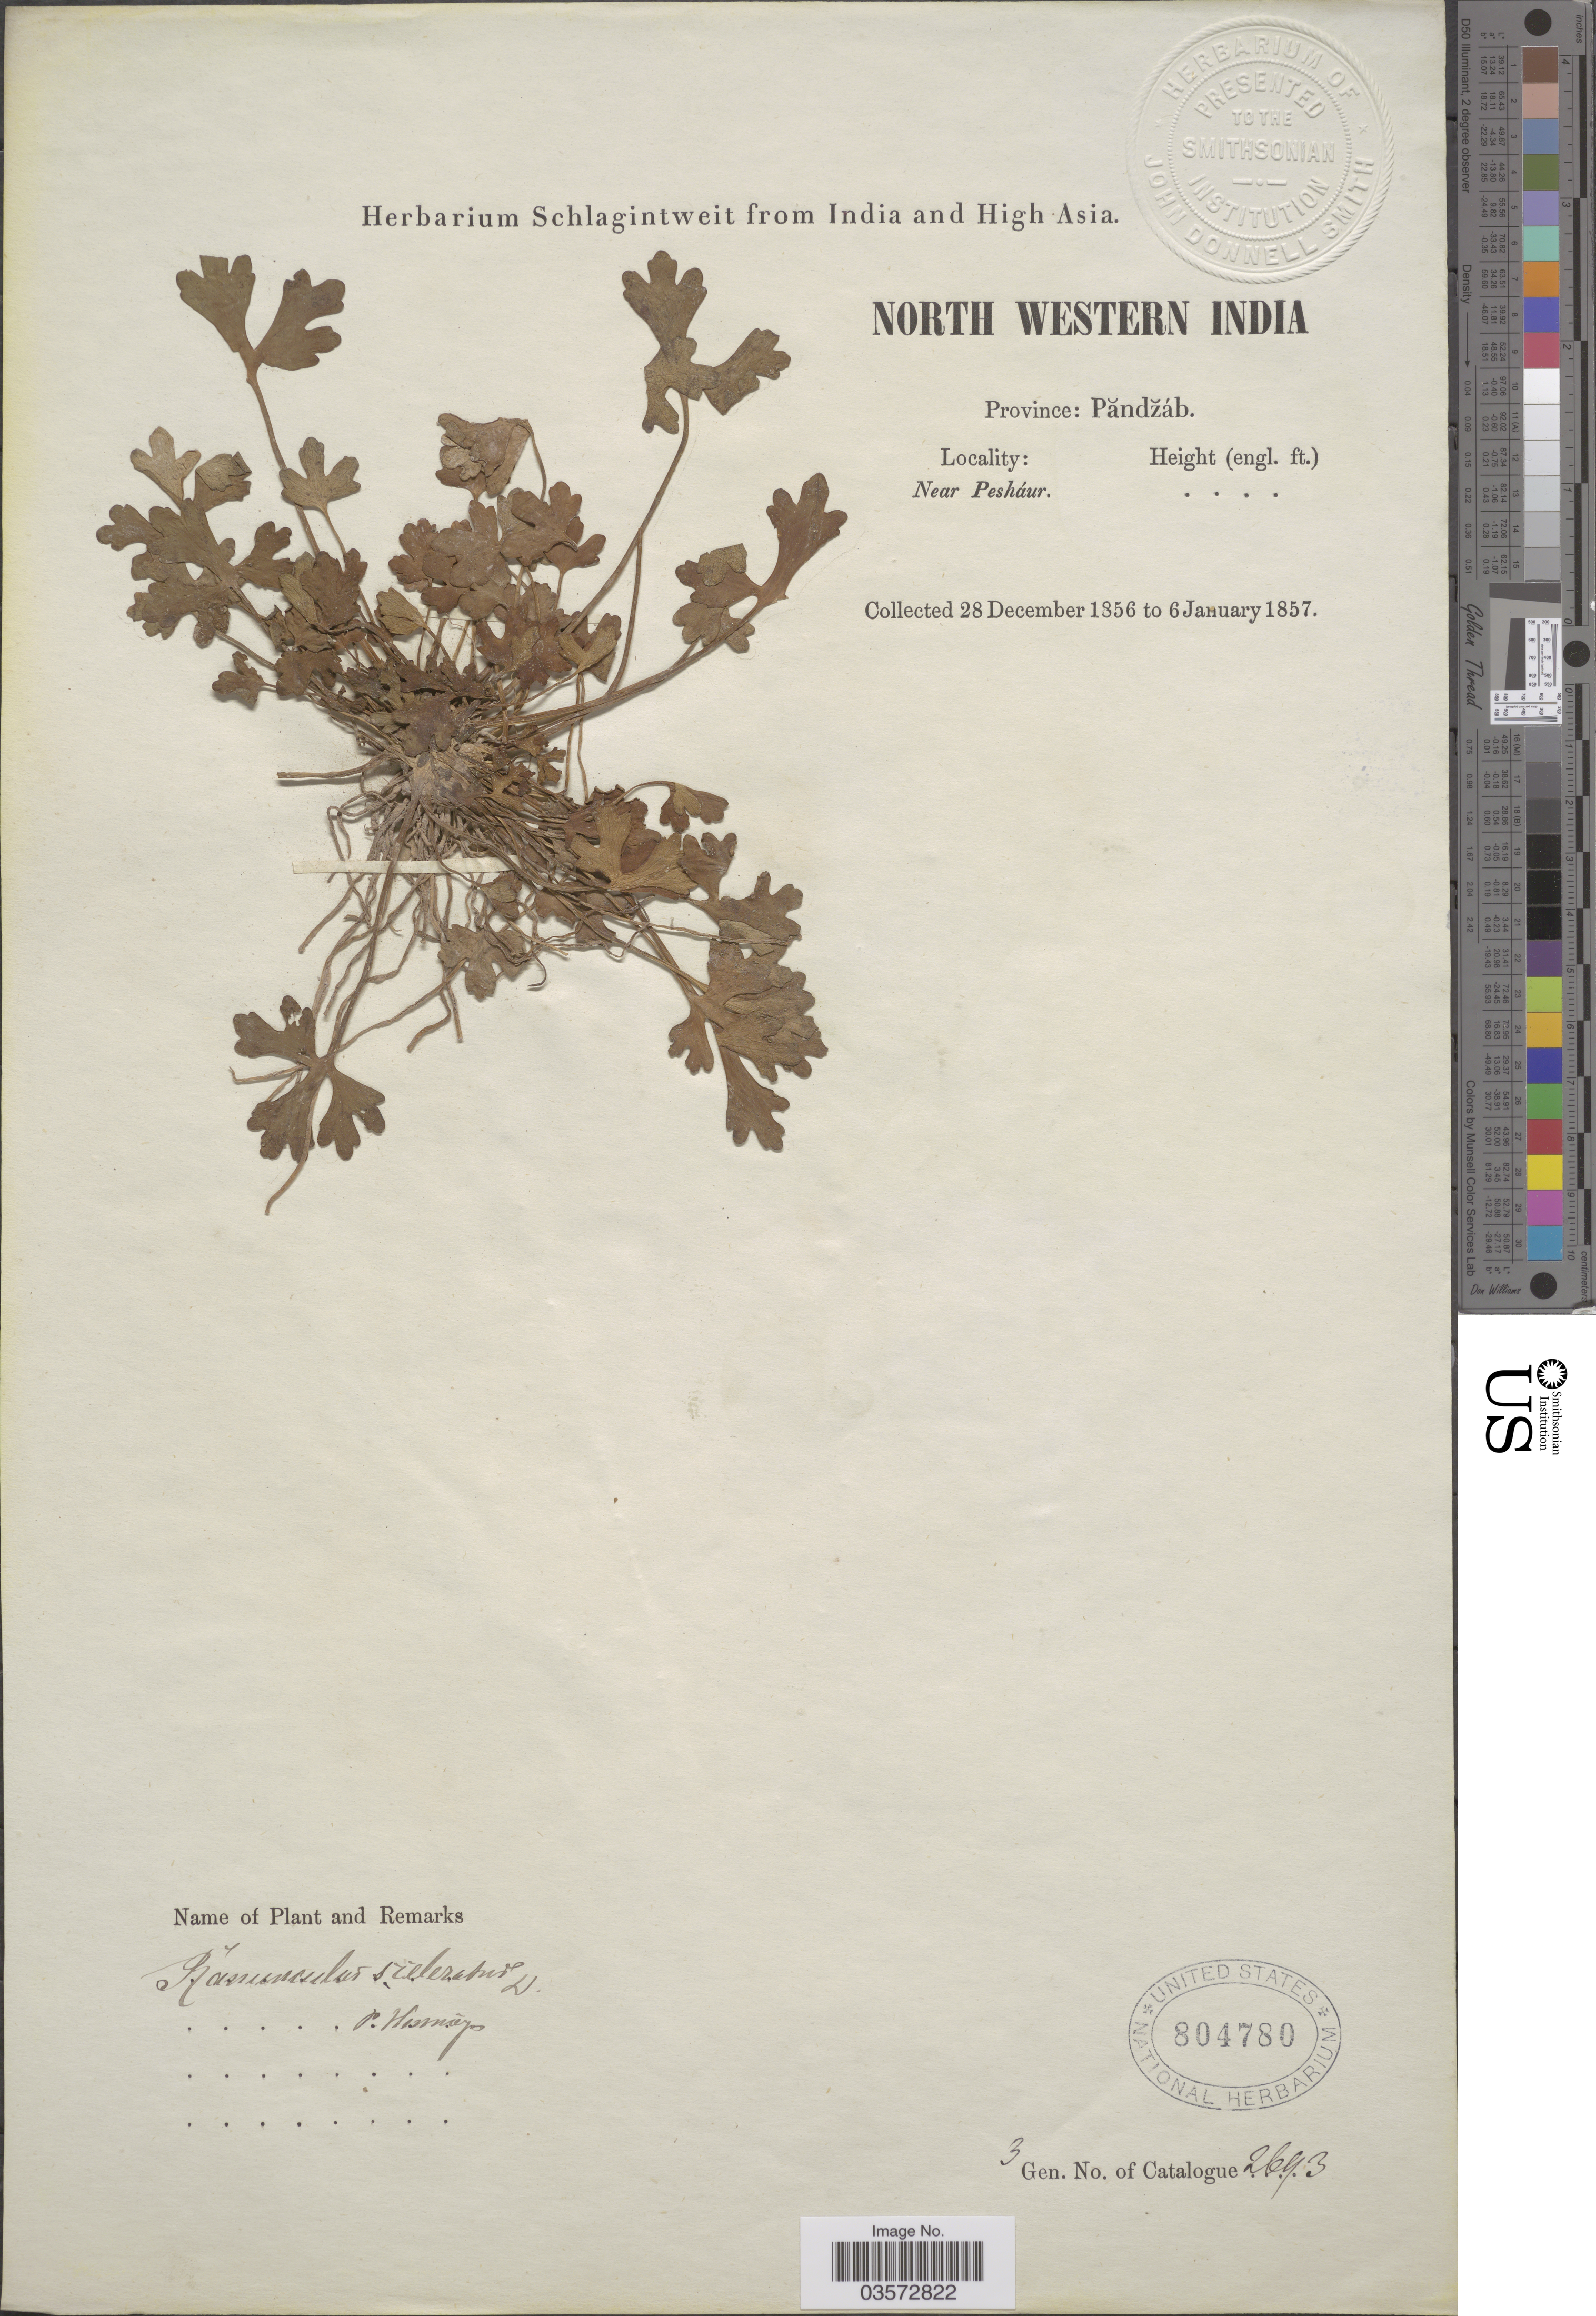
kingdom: Plantae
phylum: Tracheophyta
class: Magnoliopsida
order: Ranunculales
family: Ranunculaceae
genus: Ranunculus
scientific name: Ranunculus sceleratus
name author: L.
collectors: ex herb. Schlagintweit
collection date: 1856-12-28/1857-01-06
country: India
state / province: Punjab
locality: North Western India. Province: Păndžáb. Near Pesháur.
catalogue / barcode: US 804780